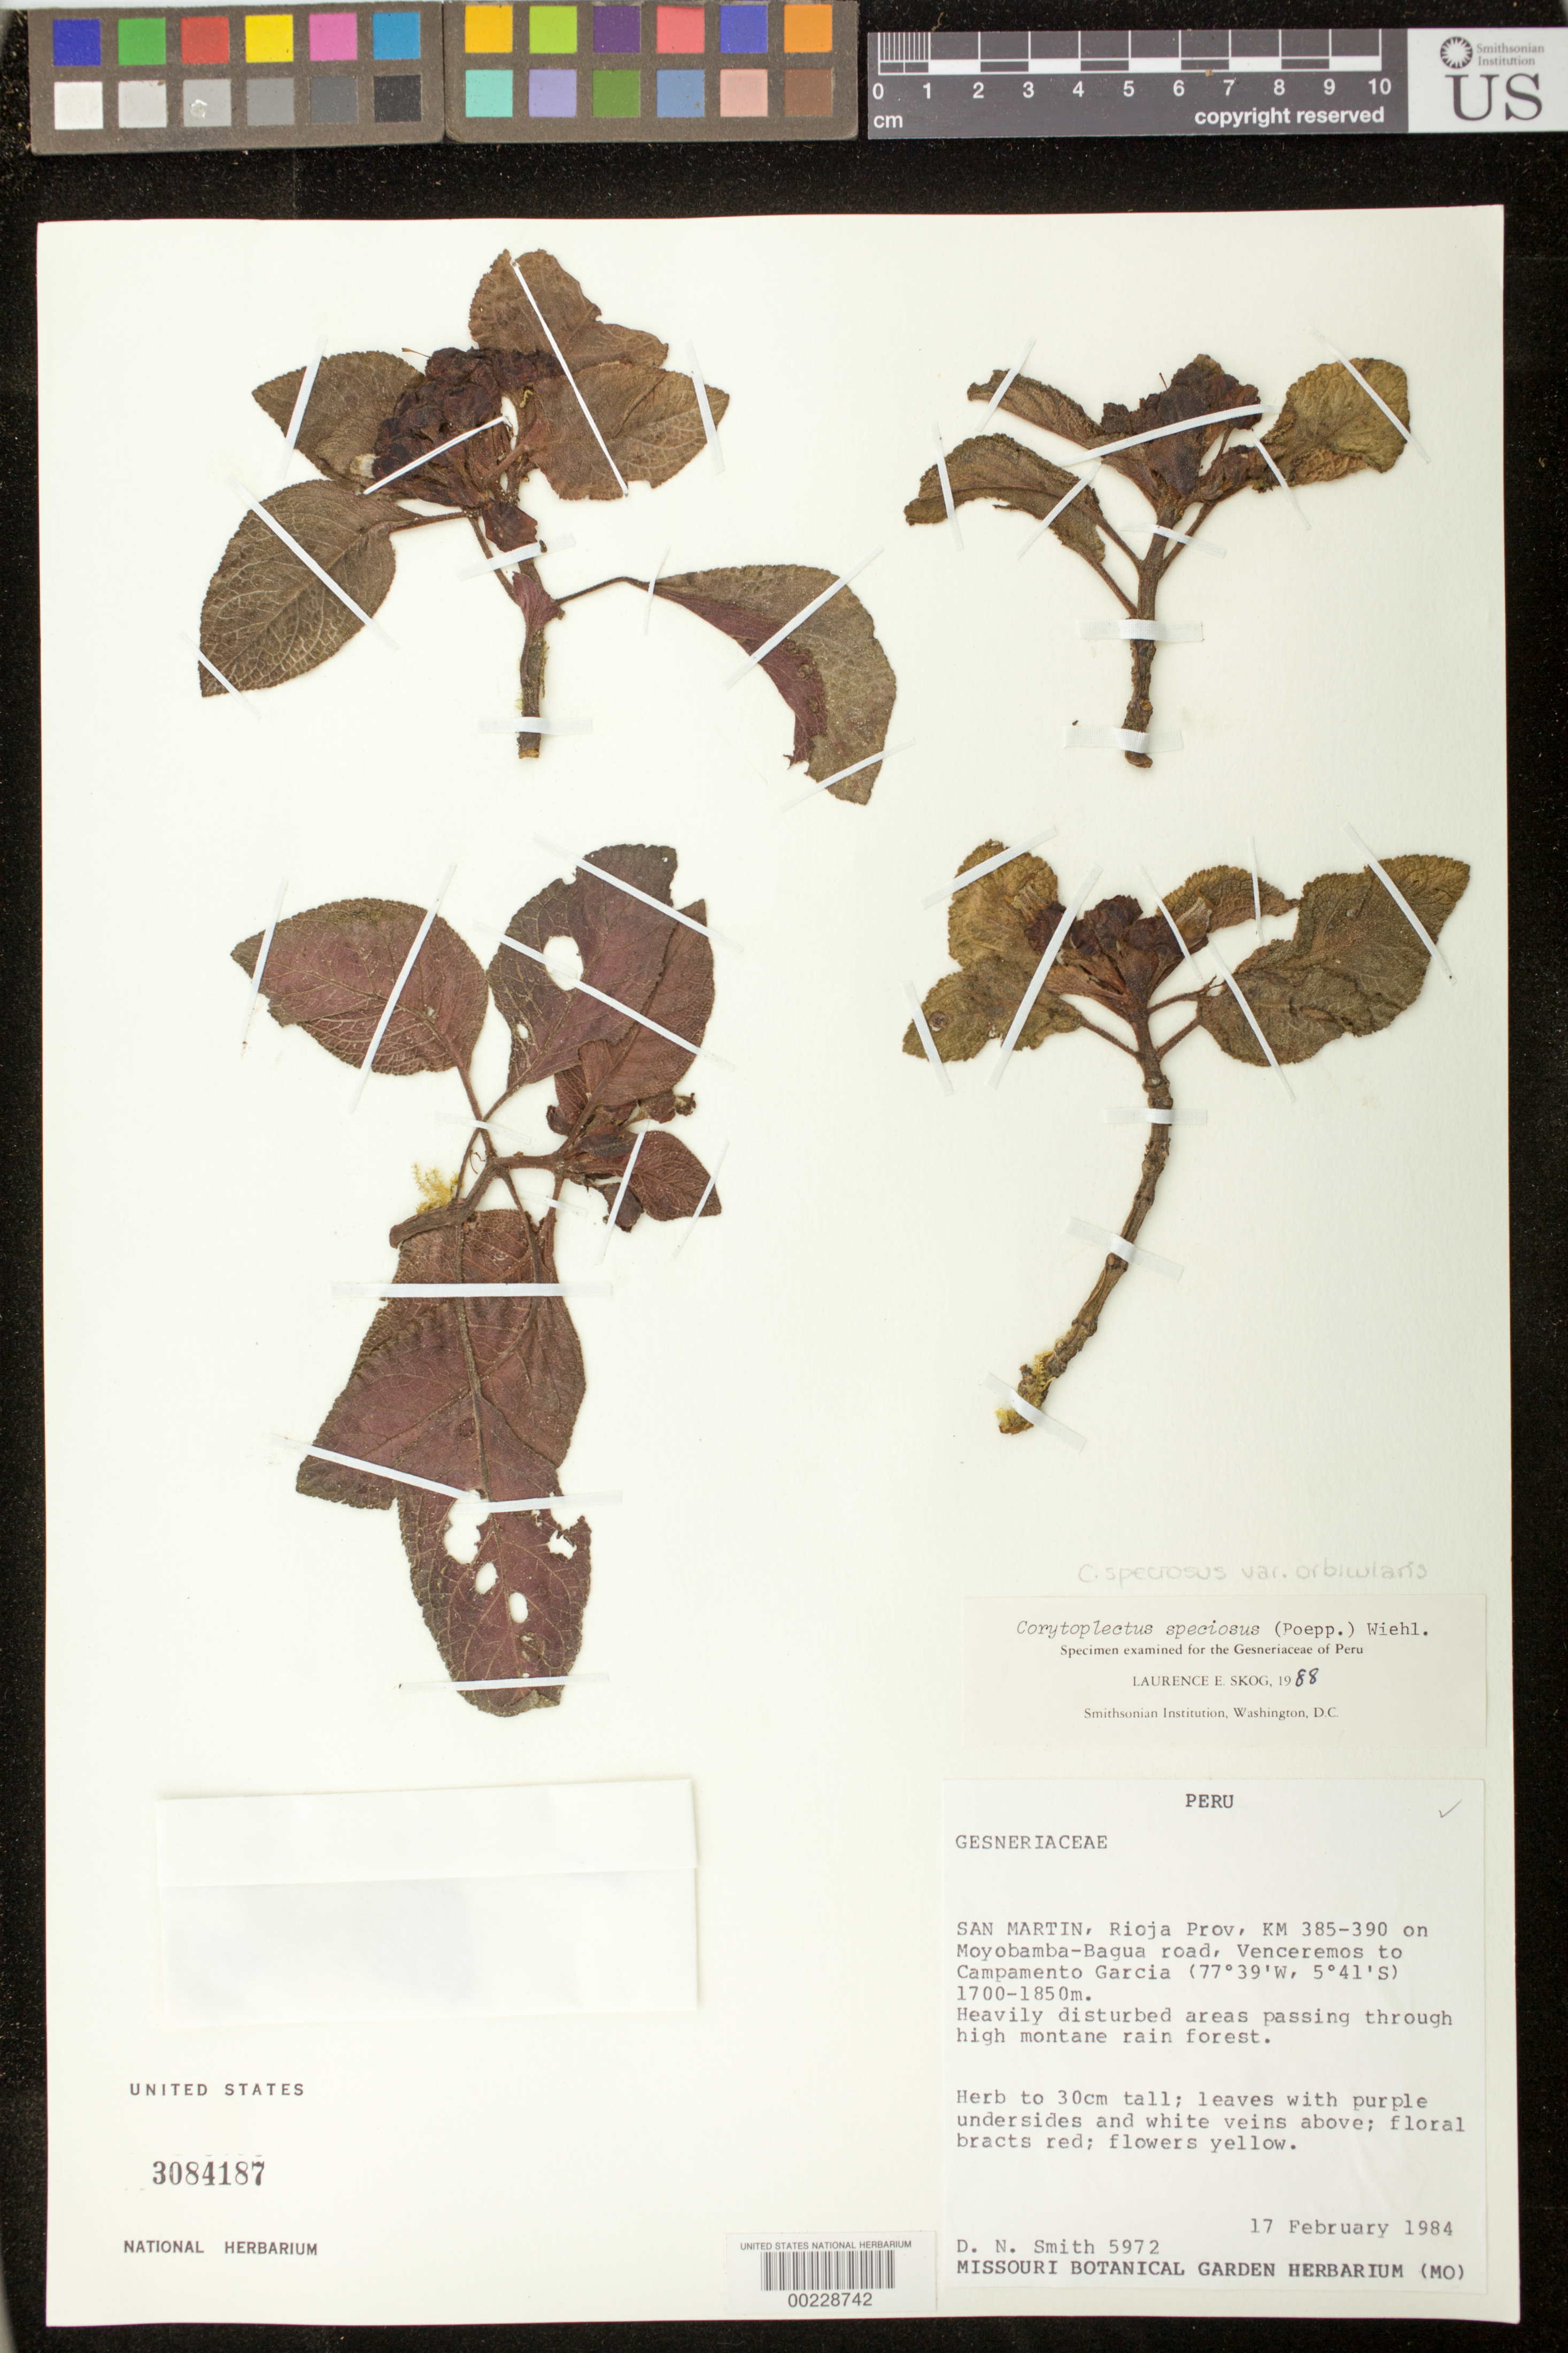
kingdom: Plantae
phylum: Tracheophyta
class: Magnoliopsida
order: Lamiales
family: Gesneriaceae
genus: Corytoplectus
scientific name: Corytoplectus speciosus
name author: (Poepp.) Wiehler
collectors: D. Smith & et al.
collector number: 5972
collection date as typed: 17 Feb 1984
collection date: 1984-02-17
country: Peru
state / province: San Martín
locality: Prov. Rioja; Km 385-390 on Moyabamba-Bagua road, Venceremos to Campamento Garcia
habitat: Heavily disturbed areas passing through high montane rain forest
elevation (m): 1700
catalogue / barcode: US 3084187